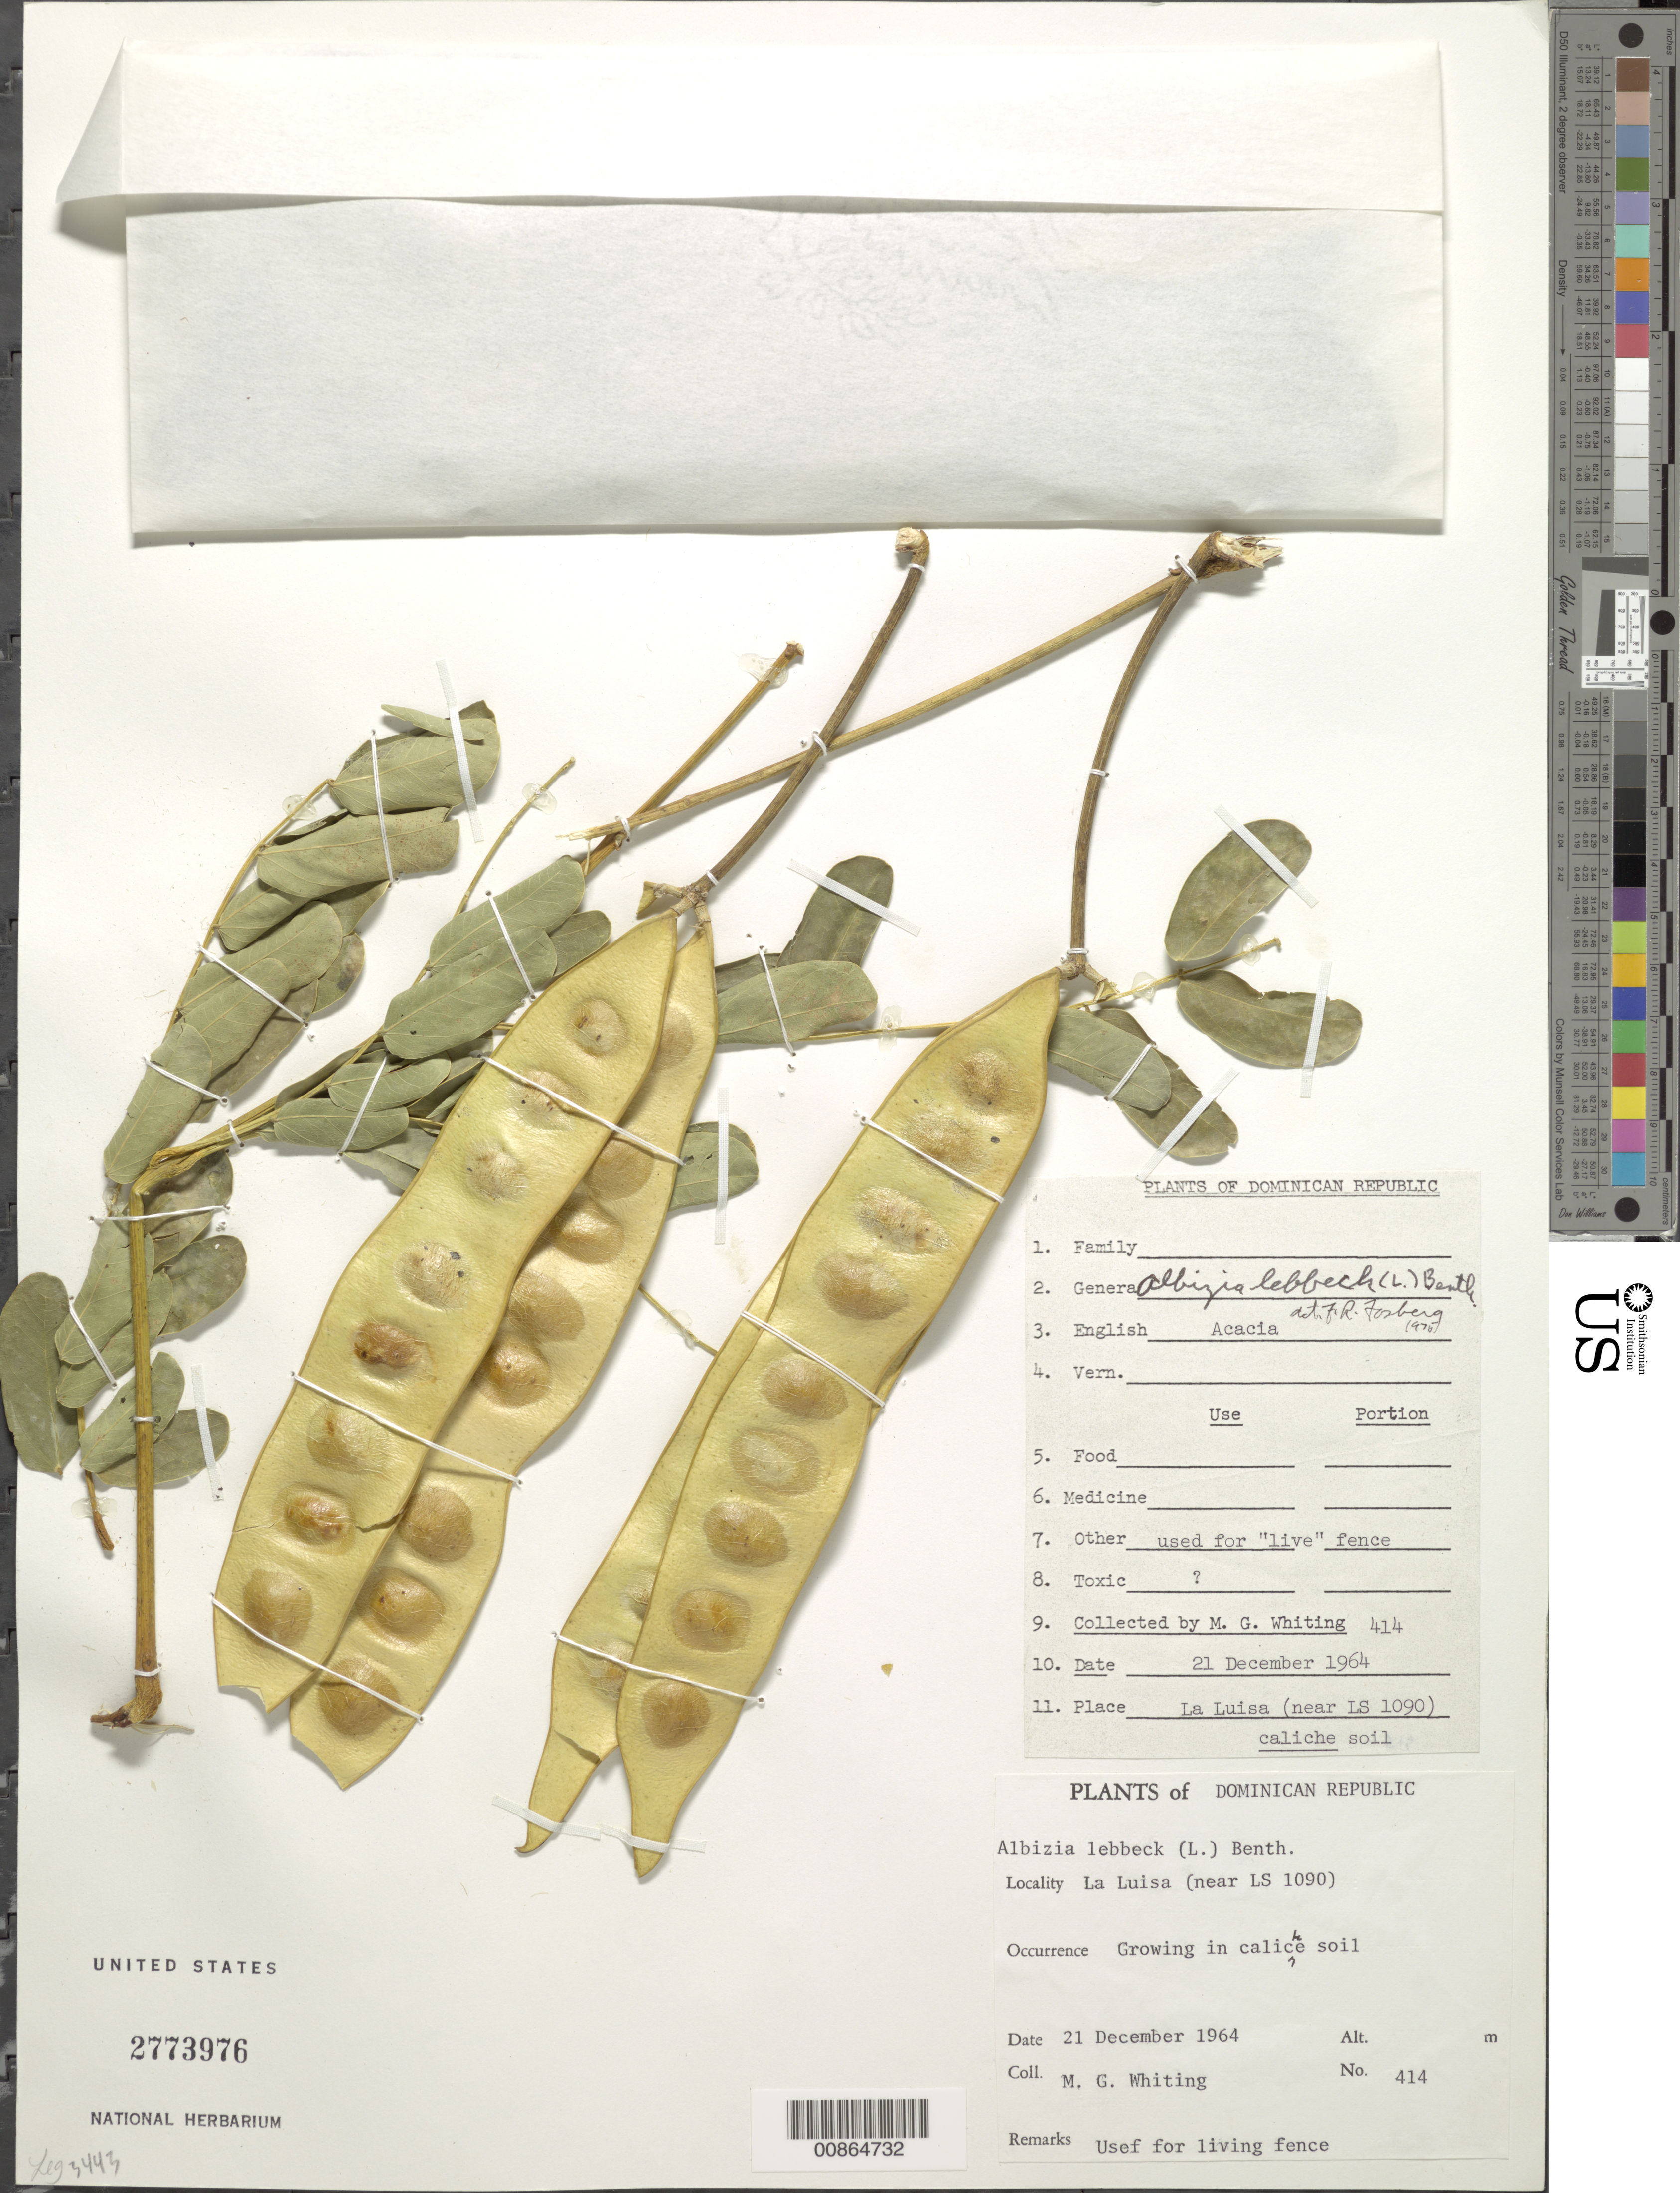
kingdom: Plantae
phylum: Tracheophyta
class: Magnoliopsida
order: Fabales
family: Fabaceae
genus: Albizia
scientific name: Albizia lebbeck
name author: (L.) Benth.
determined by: Fosberg, F. R.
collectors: M. Whiting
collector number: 414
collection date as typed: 21 Dec 1964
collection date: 1964-12-21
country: Dominican Republic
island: Hispaniola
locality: La Luisa.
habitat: Growing in caliche soil.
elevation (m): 1090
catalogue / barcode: US 2773976